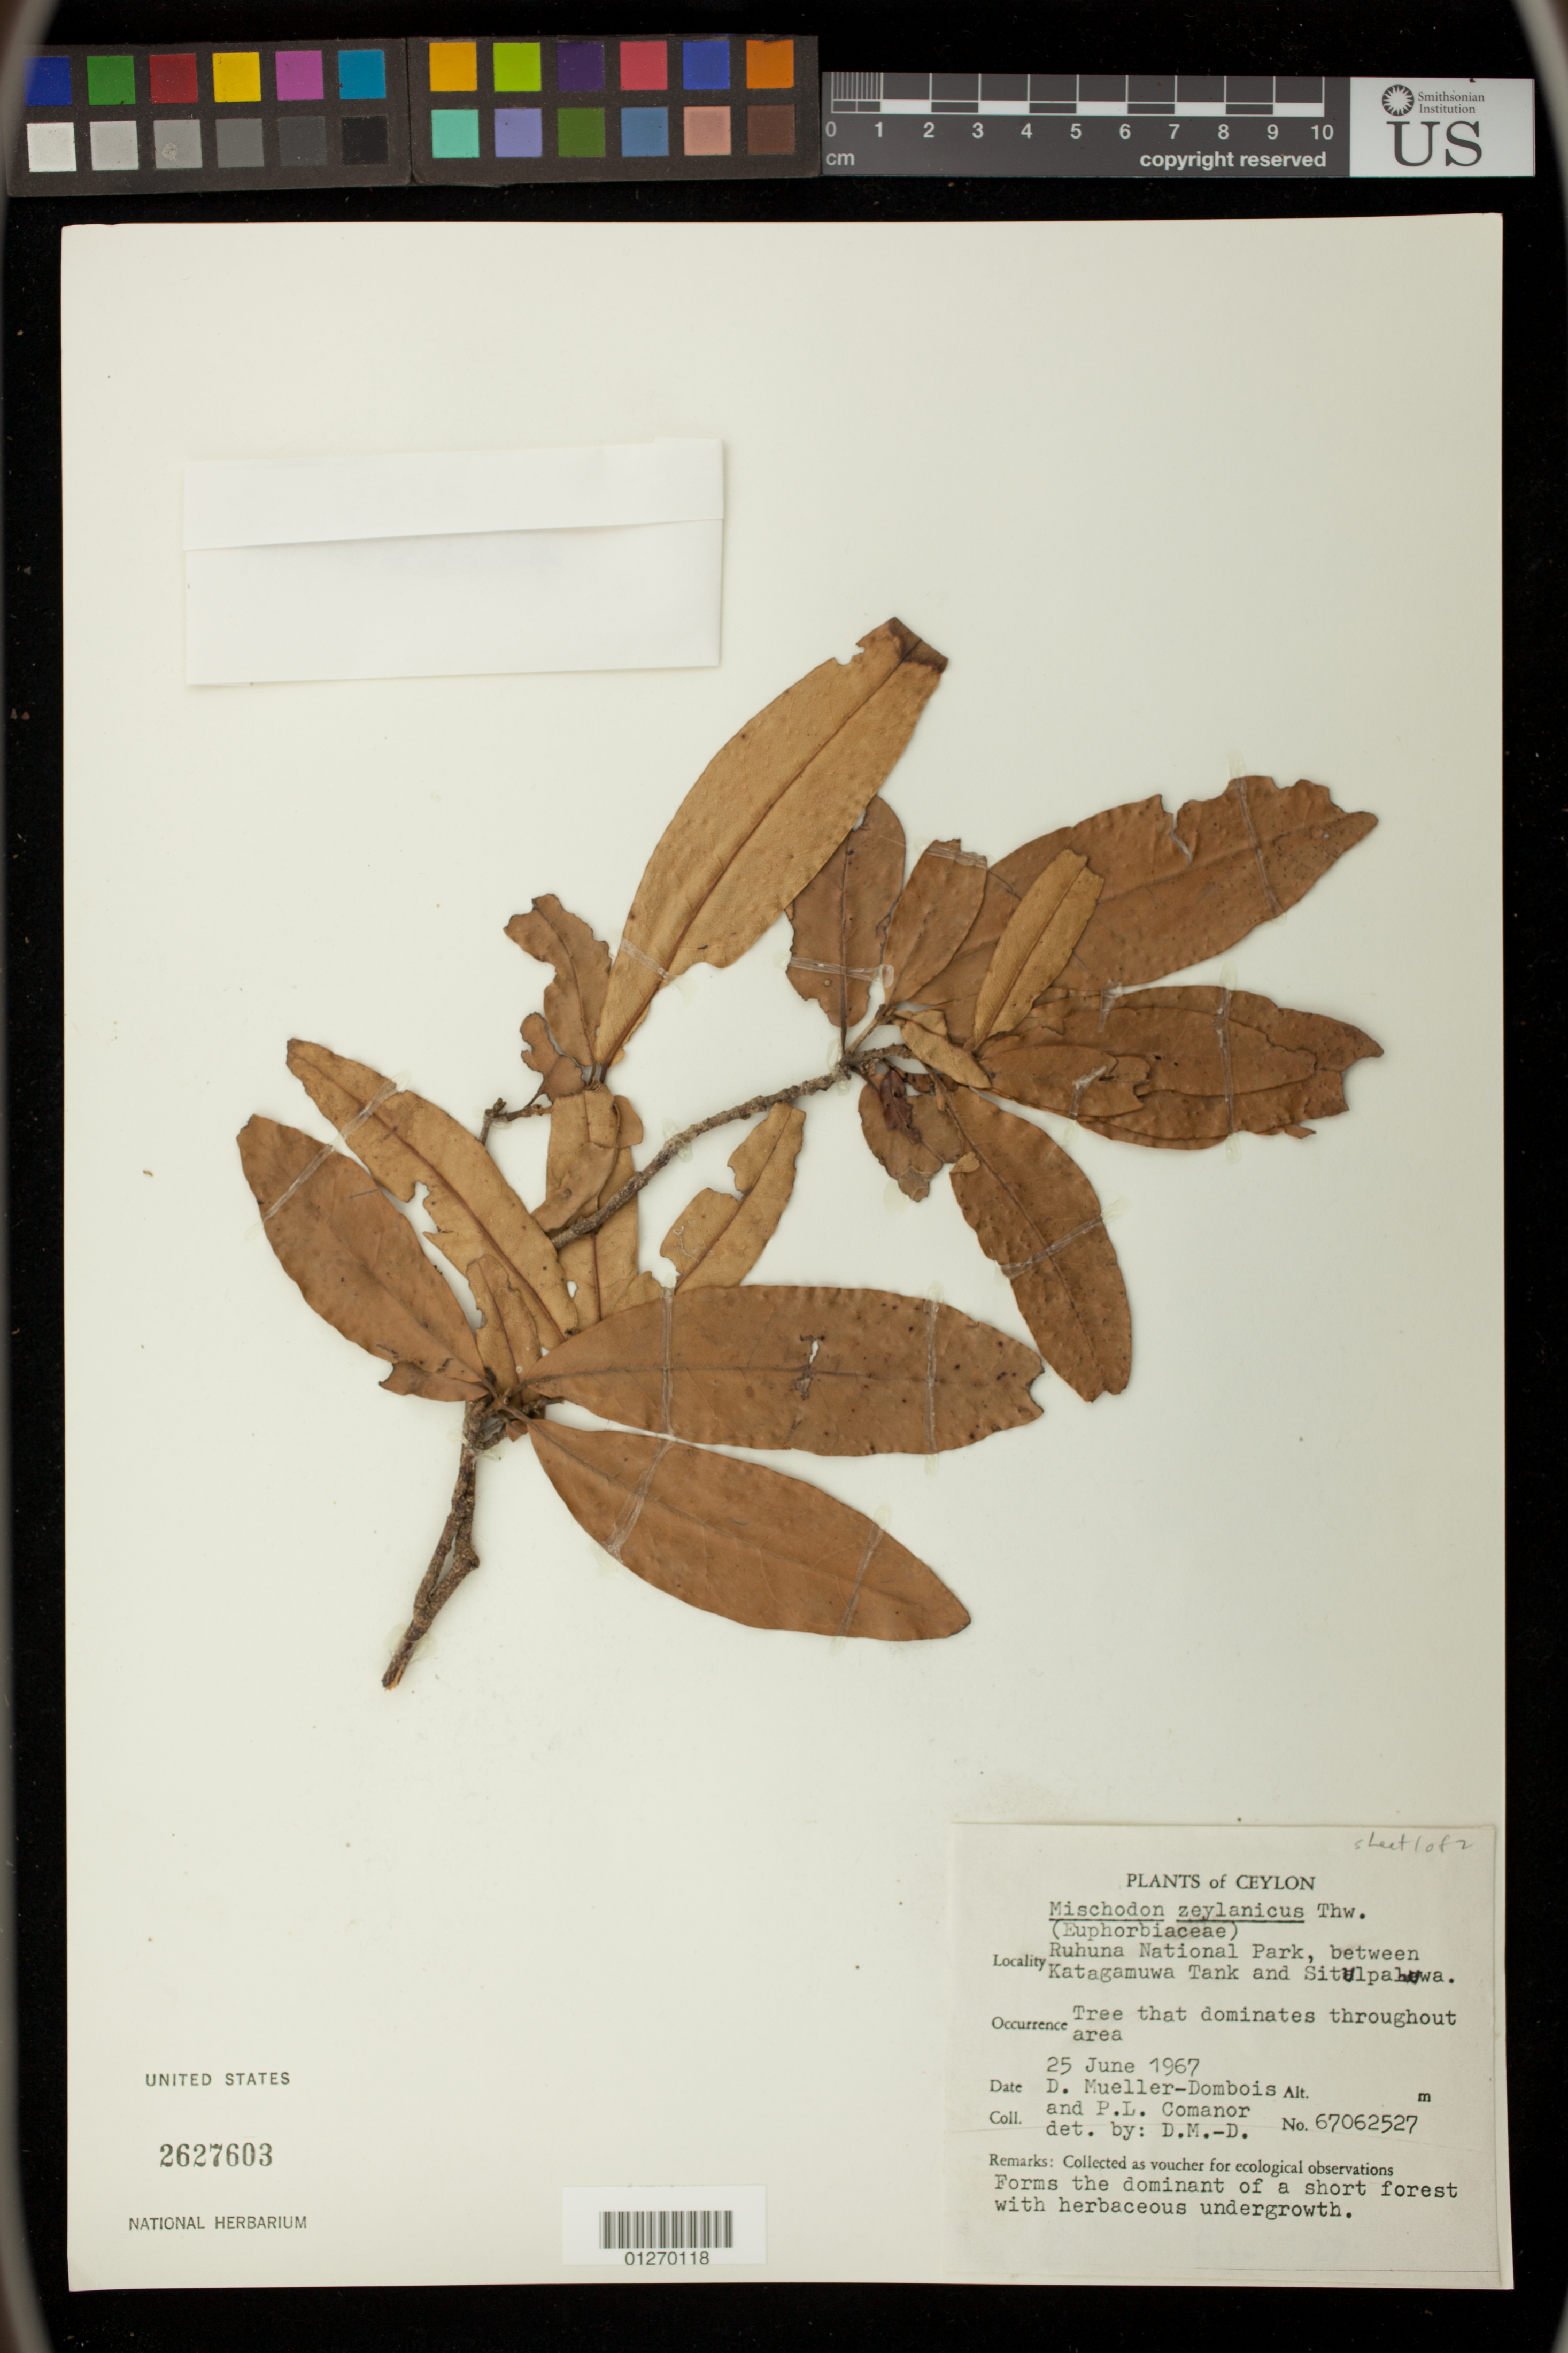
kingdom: Plantae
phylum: Tracheophyta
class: Magnoliopsida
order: Malpighiales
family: Picrodendraceae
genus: Mischodon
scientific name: Mischodon zeylanicus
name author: Thwaites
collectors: D. Mueller-Dombois & P. Comanor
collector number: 67062527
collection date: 1967-06-25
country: Sri Lanka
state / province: Southern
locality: Ruhuna National Park, betweek Katagamuwa Tank and Situlpaluwa.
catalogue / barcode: US 2627603